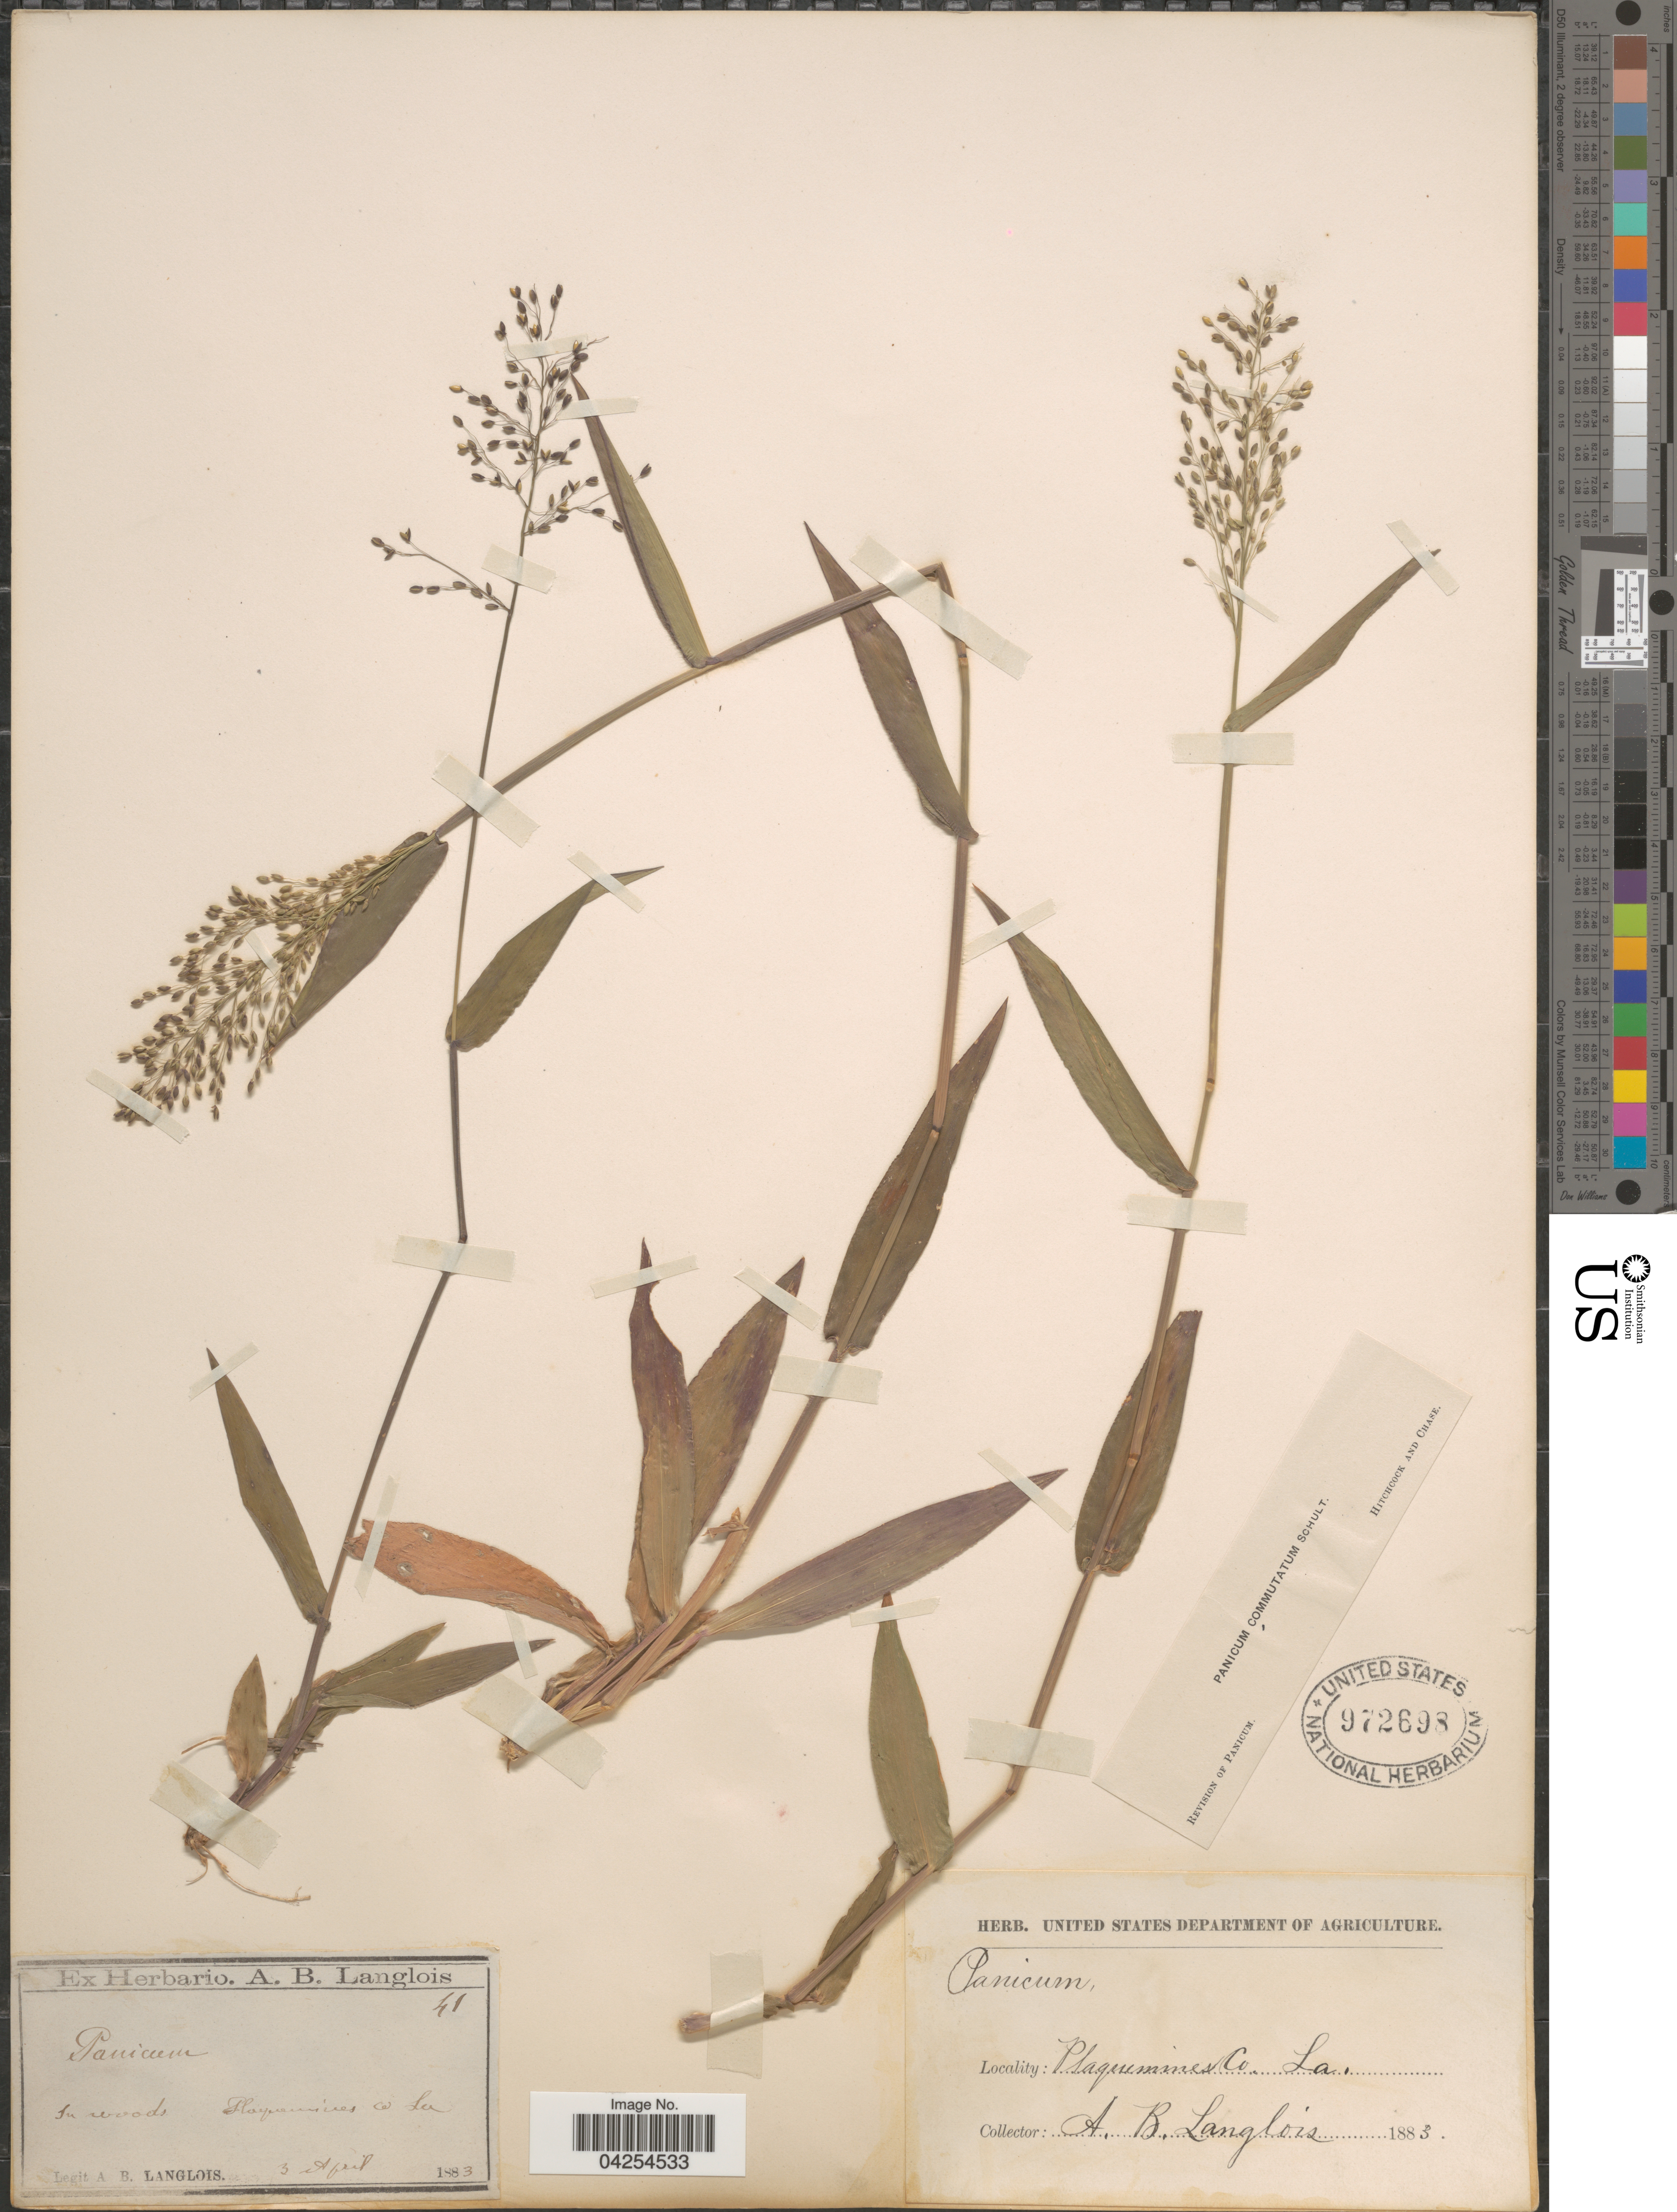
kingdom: Plantae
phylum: Tracheophyta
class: Liliopsida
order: Poales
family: Poaceae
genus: Dichanthelium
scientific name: Dichanthelium commutatum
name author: (Schult.) Gould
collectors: A. Langlois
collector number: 41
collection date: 1883-04-03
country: United States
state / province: Louisiana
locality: Plaquemines Co.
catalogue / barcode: US 972698